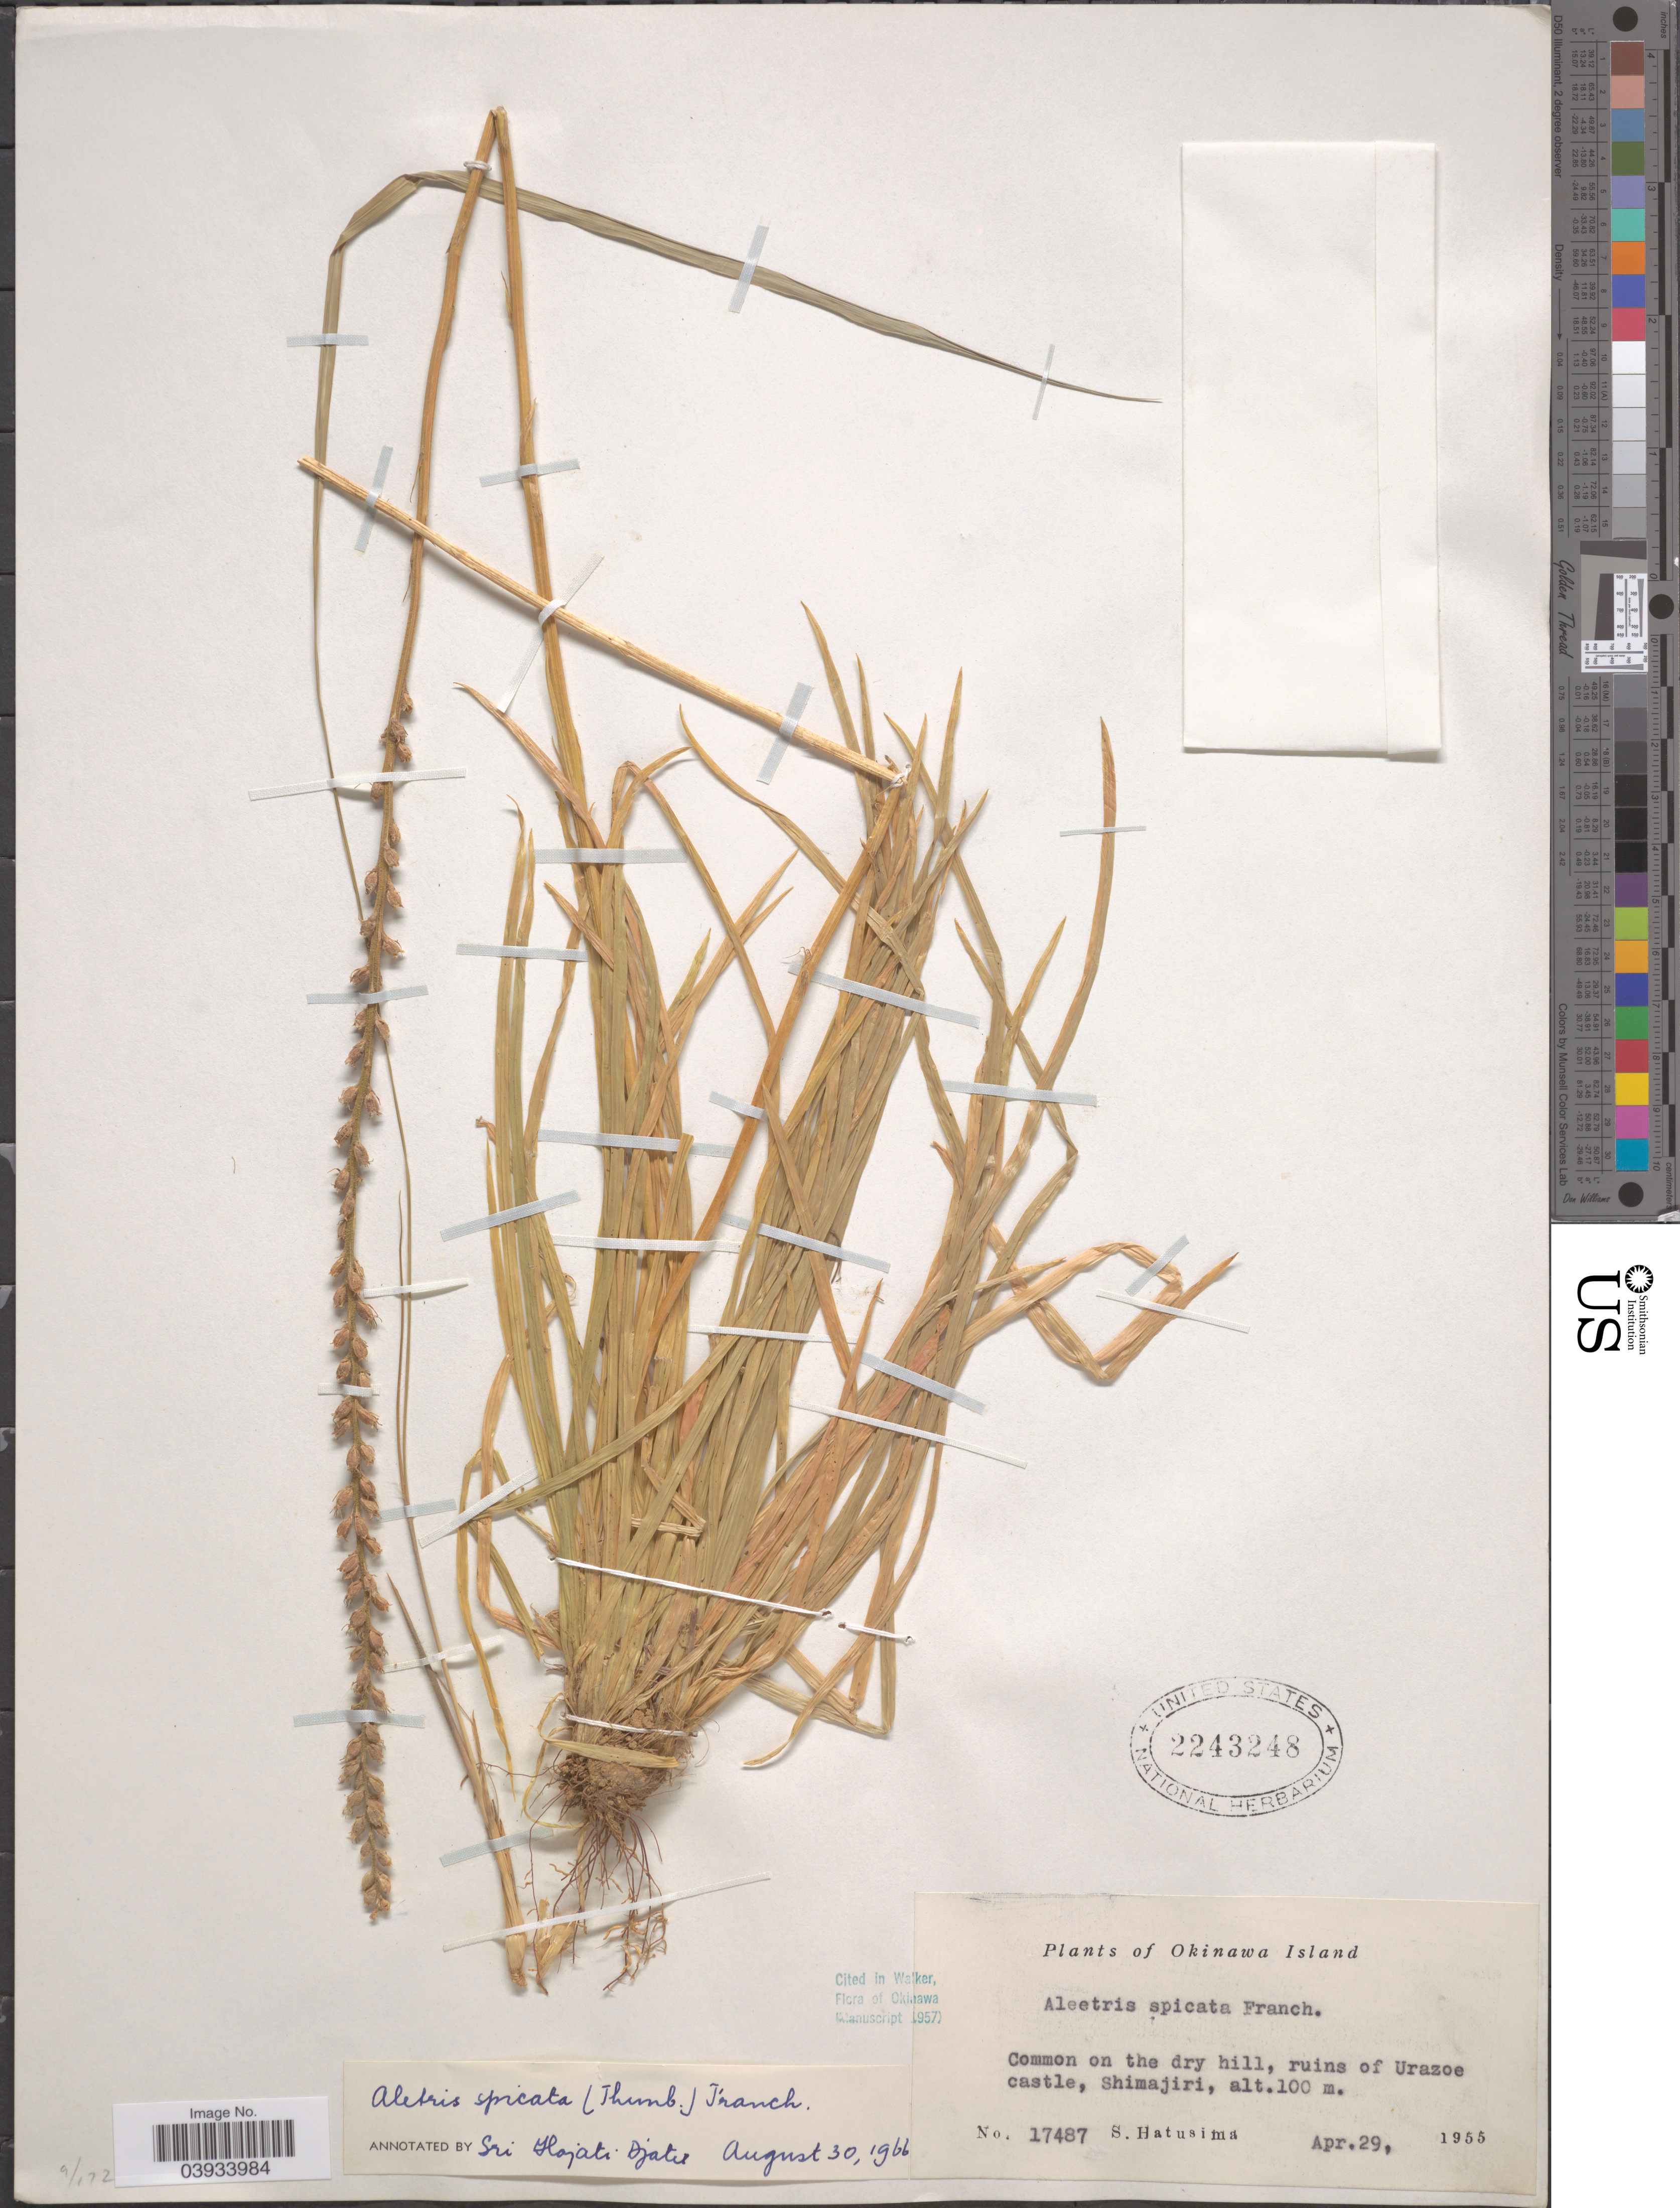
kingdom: Plantae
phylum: Tracheophyta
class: Liliopsida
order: Dioscoreales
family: Nartheciaceae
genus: Aletris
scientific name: Aletris spicata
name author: (Thunb.) Franch.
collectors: S. Hatusima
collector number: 17487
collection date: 1955-04-29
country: Japan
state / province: Okinawa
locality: Okinawa Island. Ruins of Urazoe castle, Shimajiri.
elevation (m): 100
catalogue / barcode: US 2243248